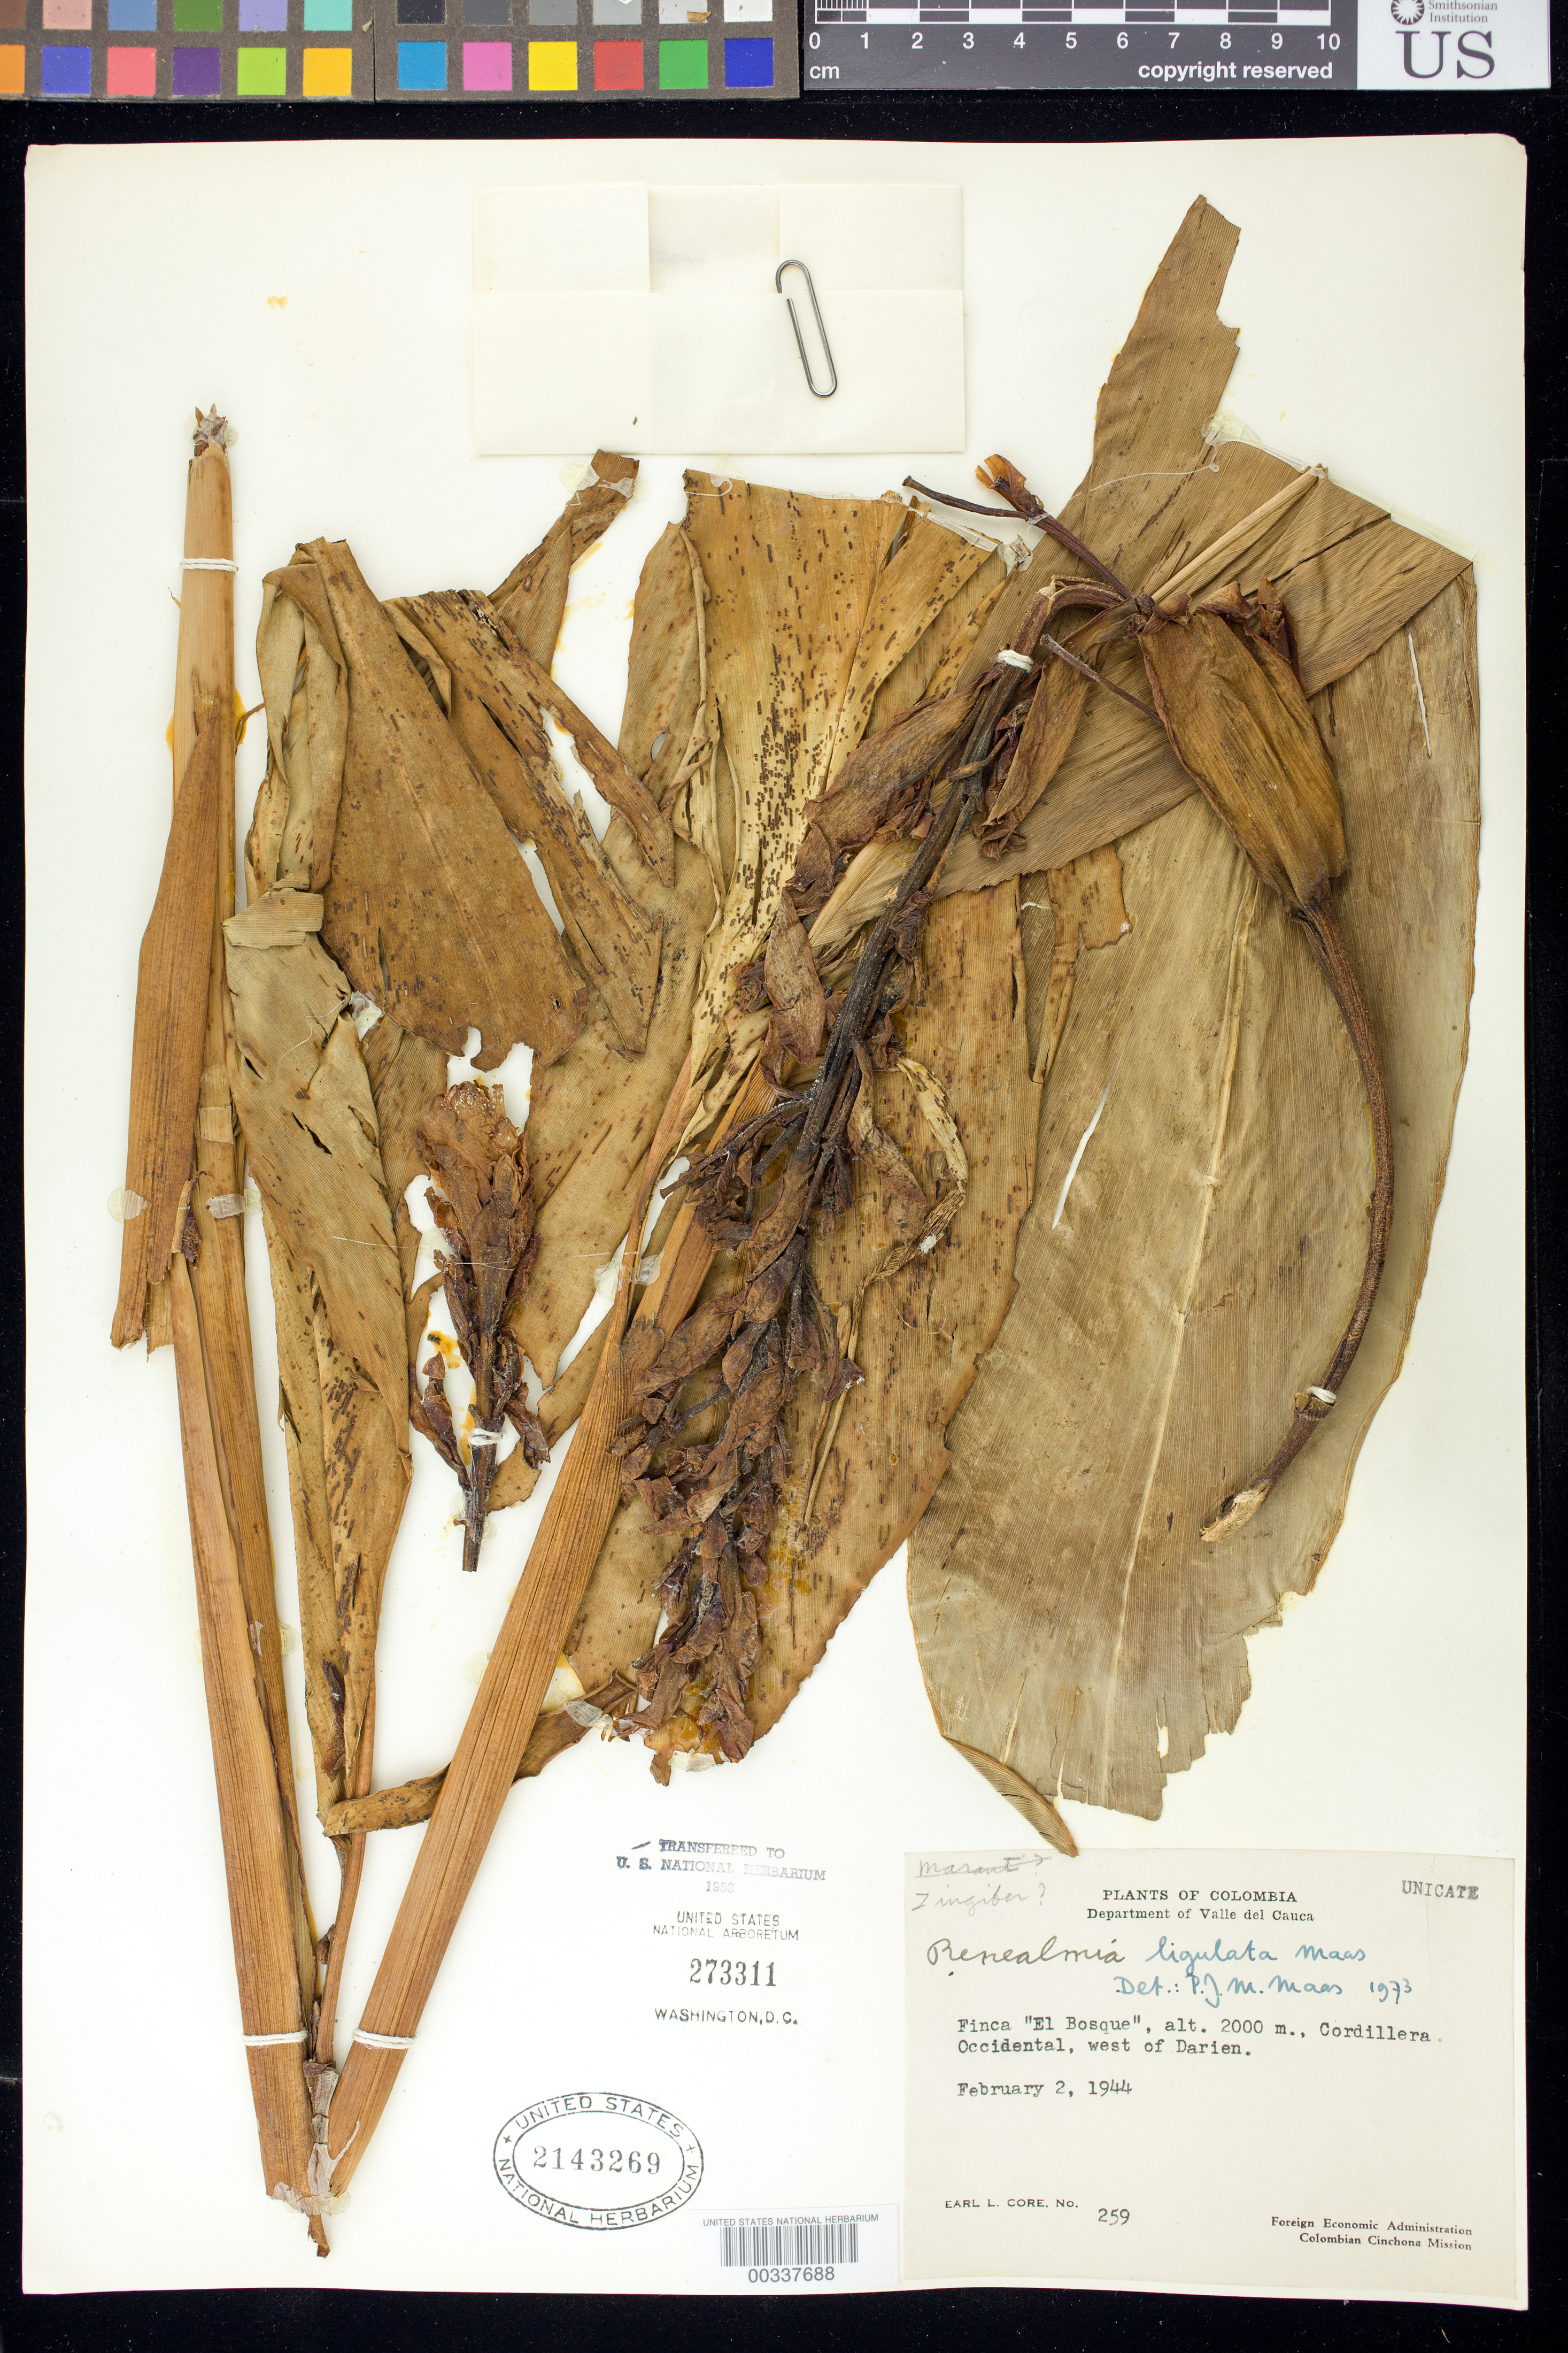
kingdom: Plantae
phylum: Tracheophyta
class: Liliopsida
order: Zingiberales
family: Zingiberaceae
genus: Renealmia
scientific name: Renealmia ligulata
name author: Maas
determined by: Maas, Paul J. M.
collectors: E. L. Core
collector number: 259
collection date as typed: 02 Feb 1944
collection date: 1944-02-02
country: Colombia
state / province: Valle del Cauca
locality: Finca "el Bosque", Cordillera Occidental, W of Darien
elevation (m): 2000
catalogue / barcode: US 2143269